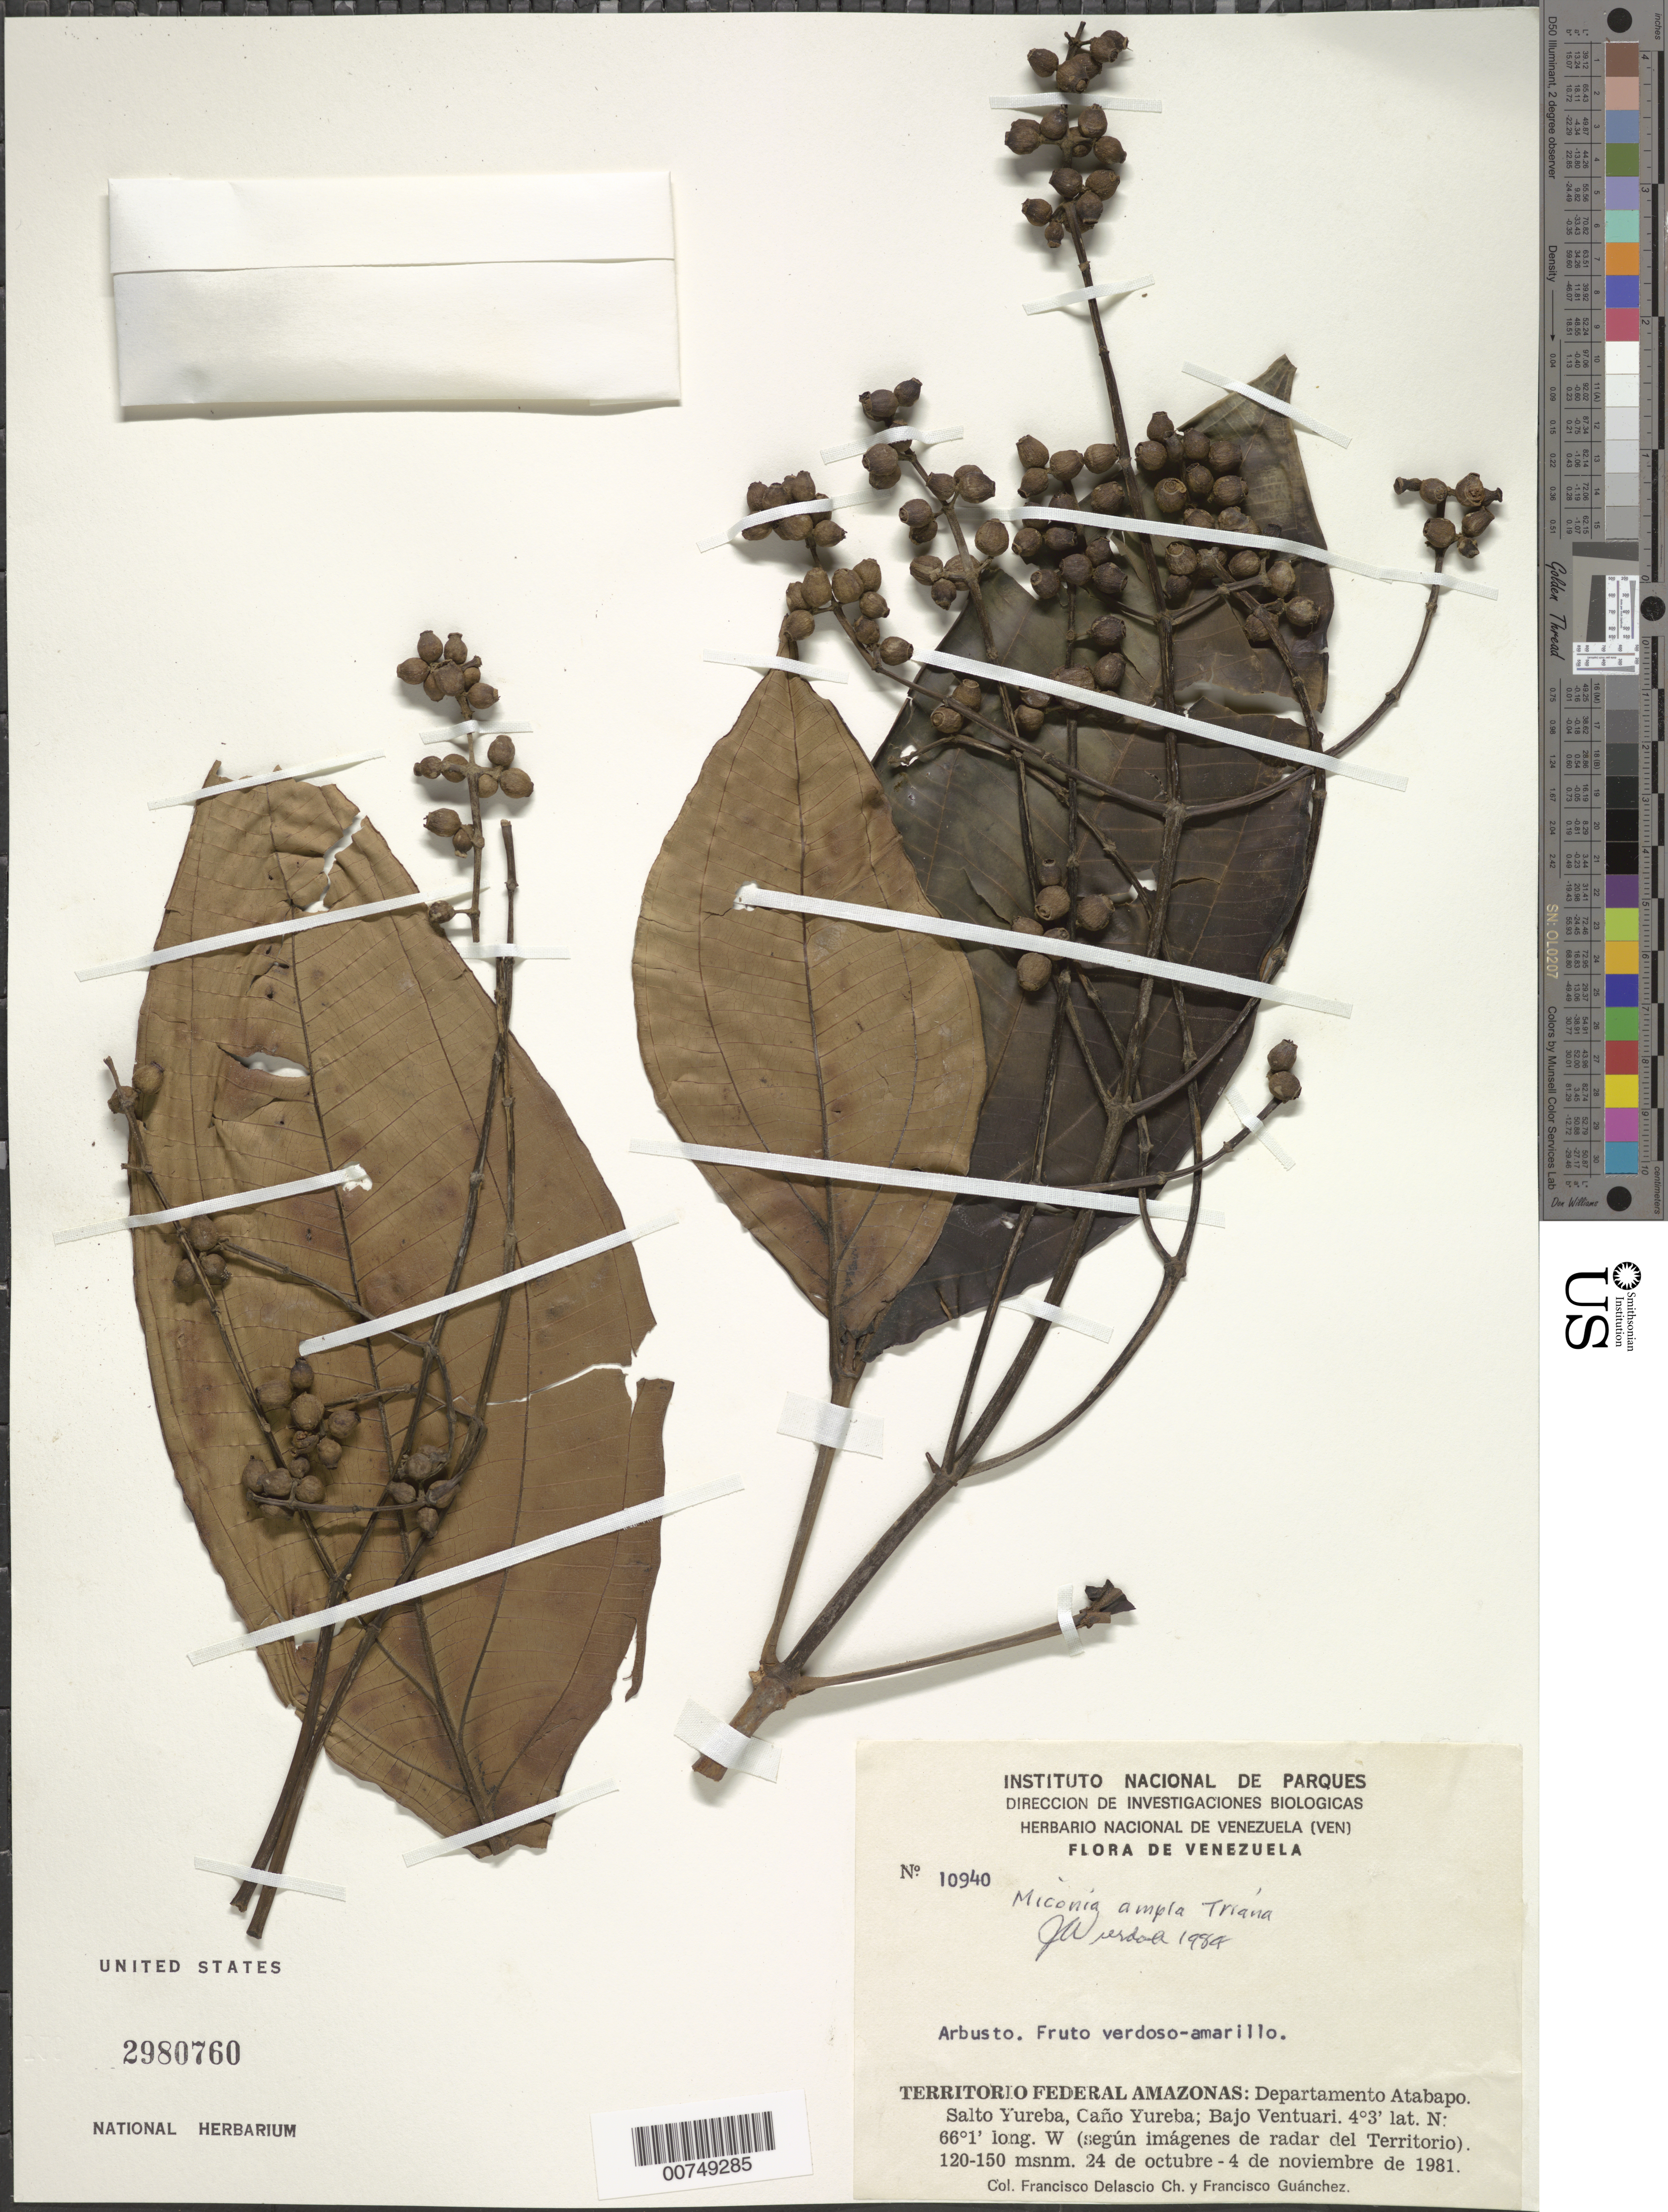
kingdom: Plantae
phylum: Tracheophyta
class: Magnoliopsida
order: Myrtales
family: Melastomataceae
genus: Miconia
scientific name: Miconia ampla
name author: Triana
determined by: Wurdack, John J., (US), US (UNITED STATES)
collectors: F. Delascio C. & F. Guánchez M.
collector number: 10940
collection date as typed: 24-Oct-81 to 4-Nov-81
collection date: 1981-10-24/1981-11-04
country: Venezuela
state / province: Amazonas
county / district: Atabapo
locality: Salto Yureba, Caño Yureba, Bajo Ventuari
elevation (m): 120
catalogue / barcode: US 2980760